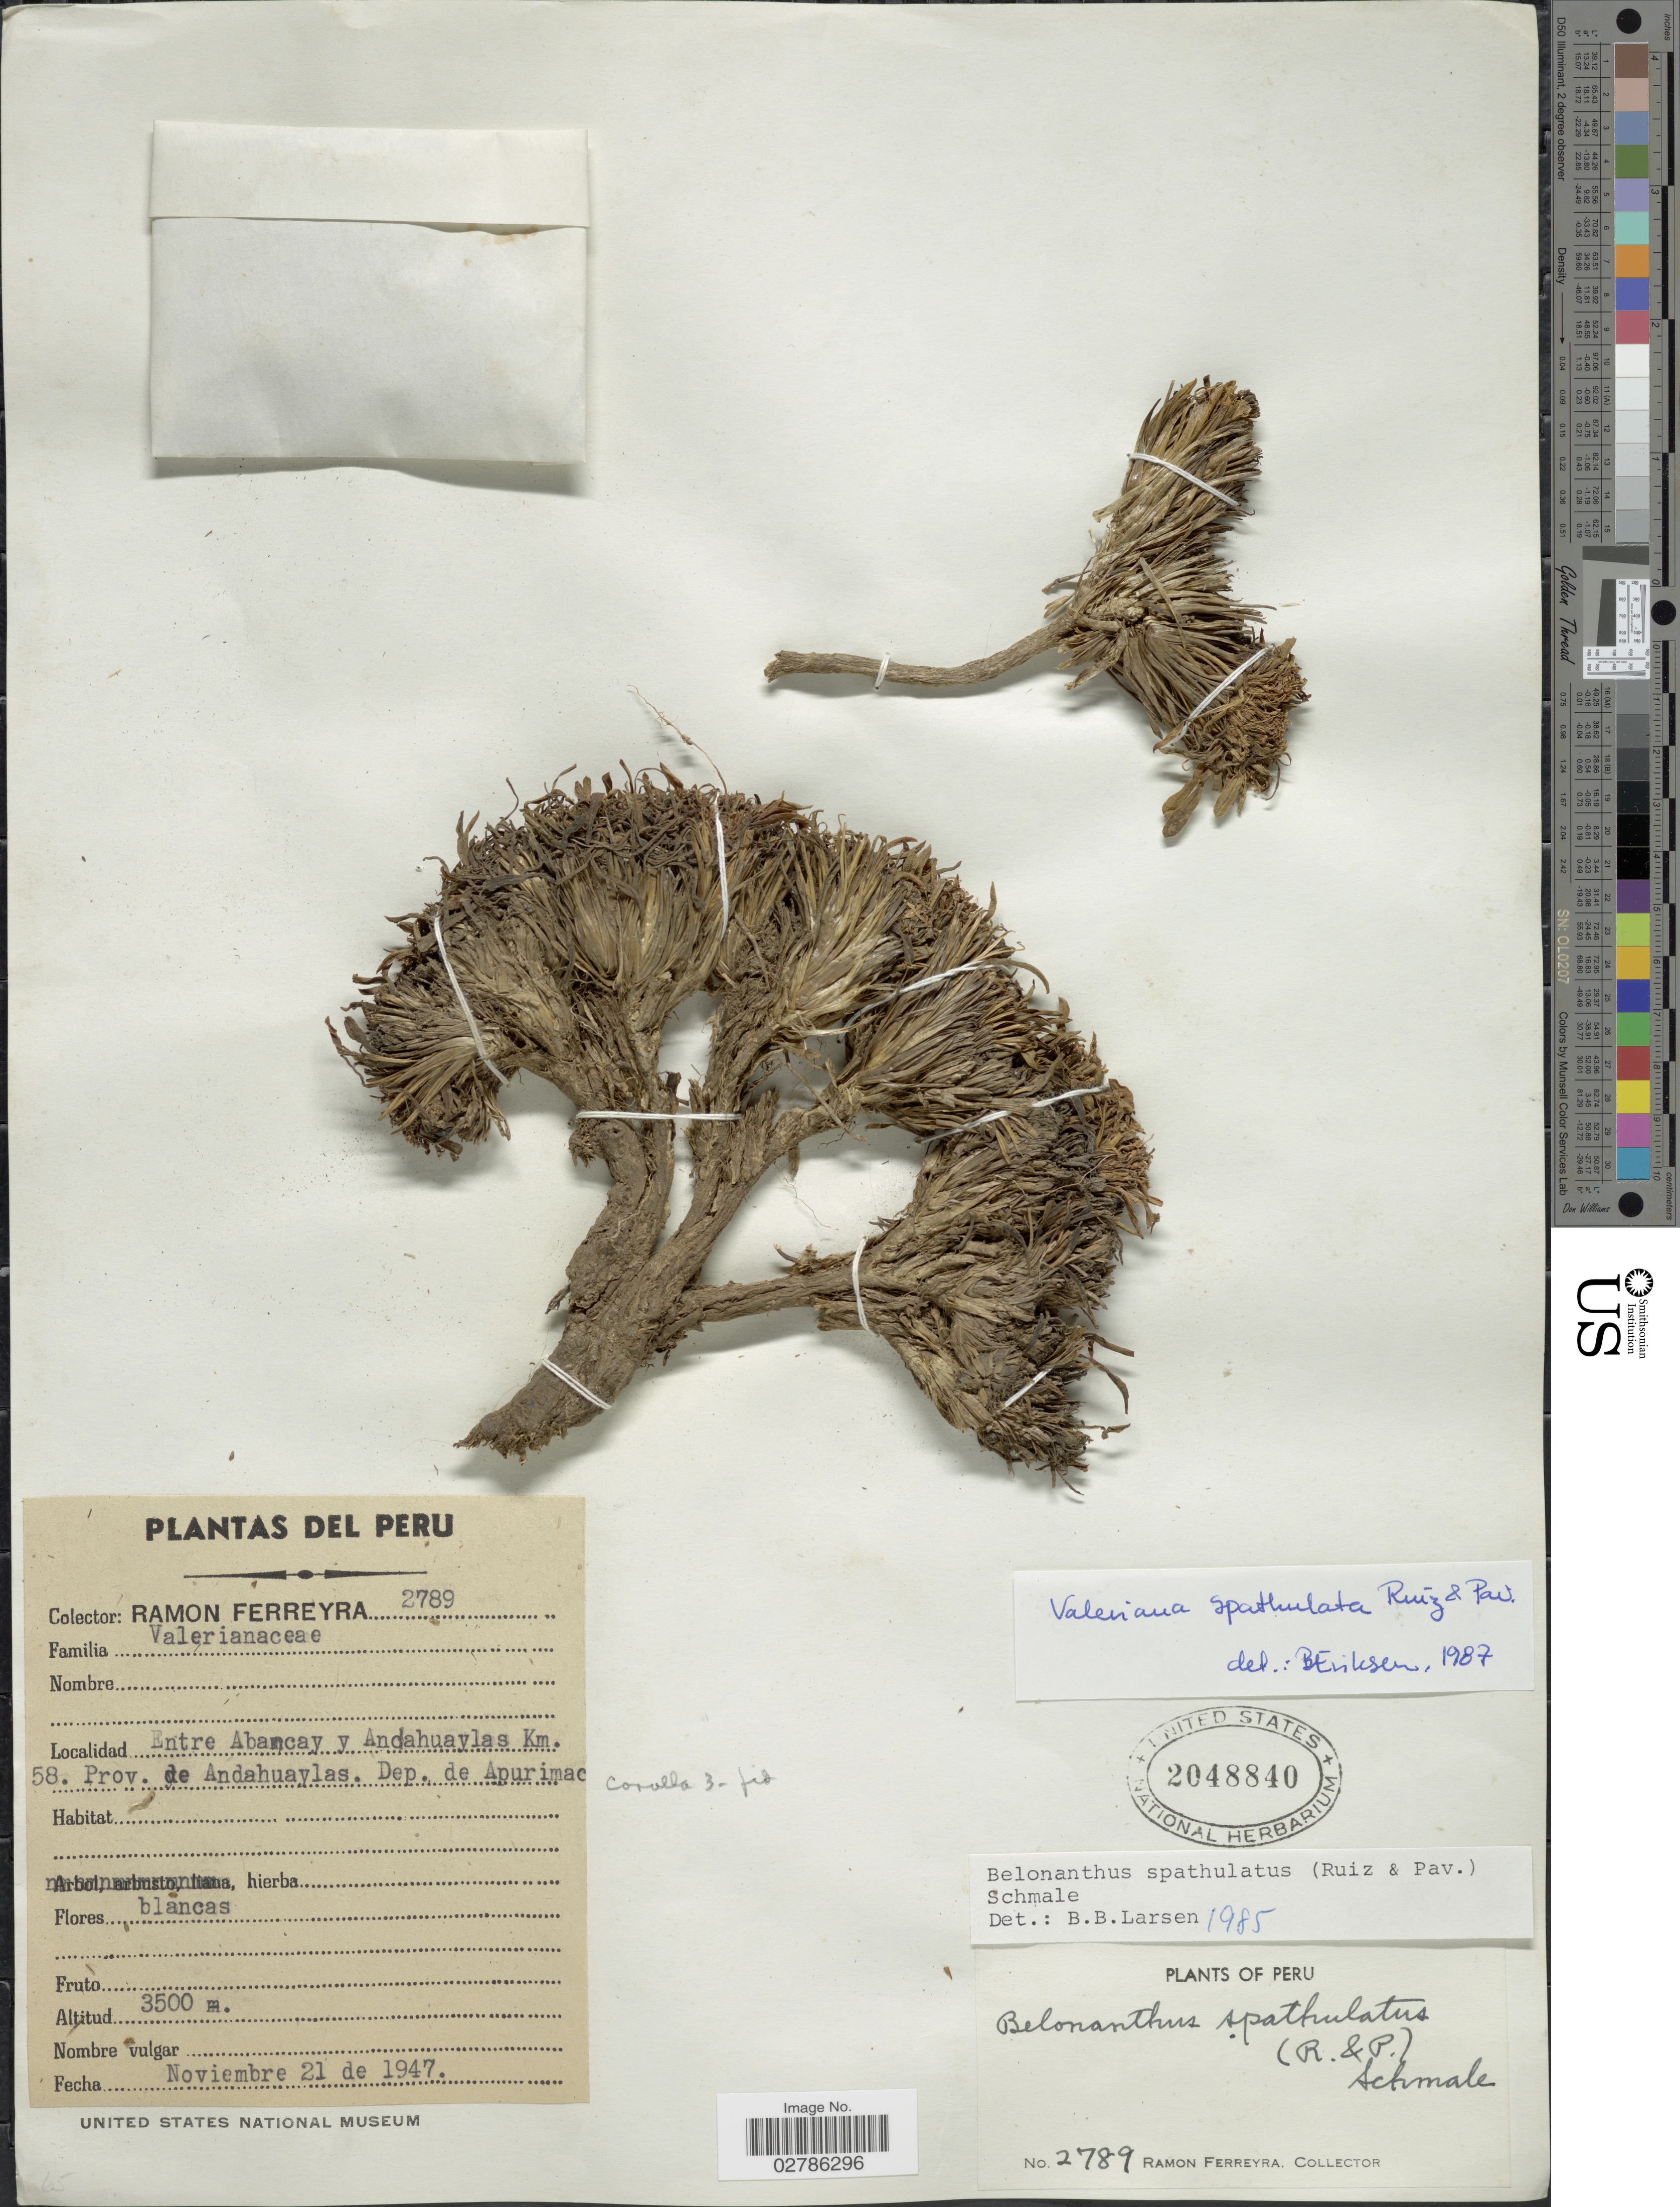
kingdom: Plantae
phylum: Tracheophyta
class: Magnoliopsida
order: Dipsacales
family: Caprifoliaceae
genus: Belonanthus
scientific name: Belonanthus spathulatus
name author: (Ruiz & Pav.) Schmale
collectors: R. A. Ferreyra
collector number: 2789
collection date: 1947-11-21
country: Peru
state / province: Apurímac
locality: Entre Abancay y Andahuaylas Km. 58, Prov. de Andahuaylas, Dep. de Apurimac.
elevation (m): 3500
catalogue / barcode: US 2048840